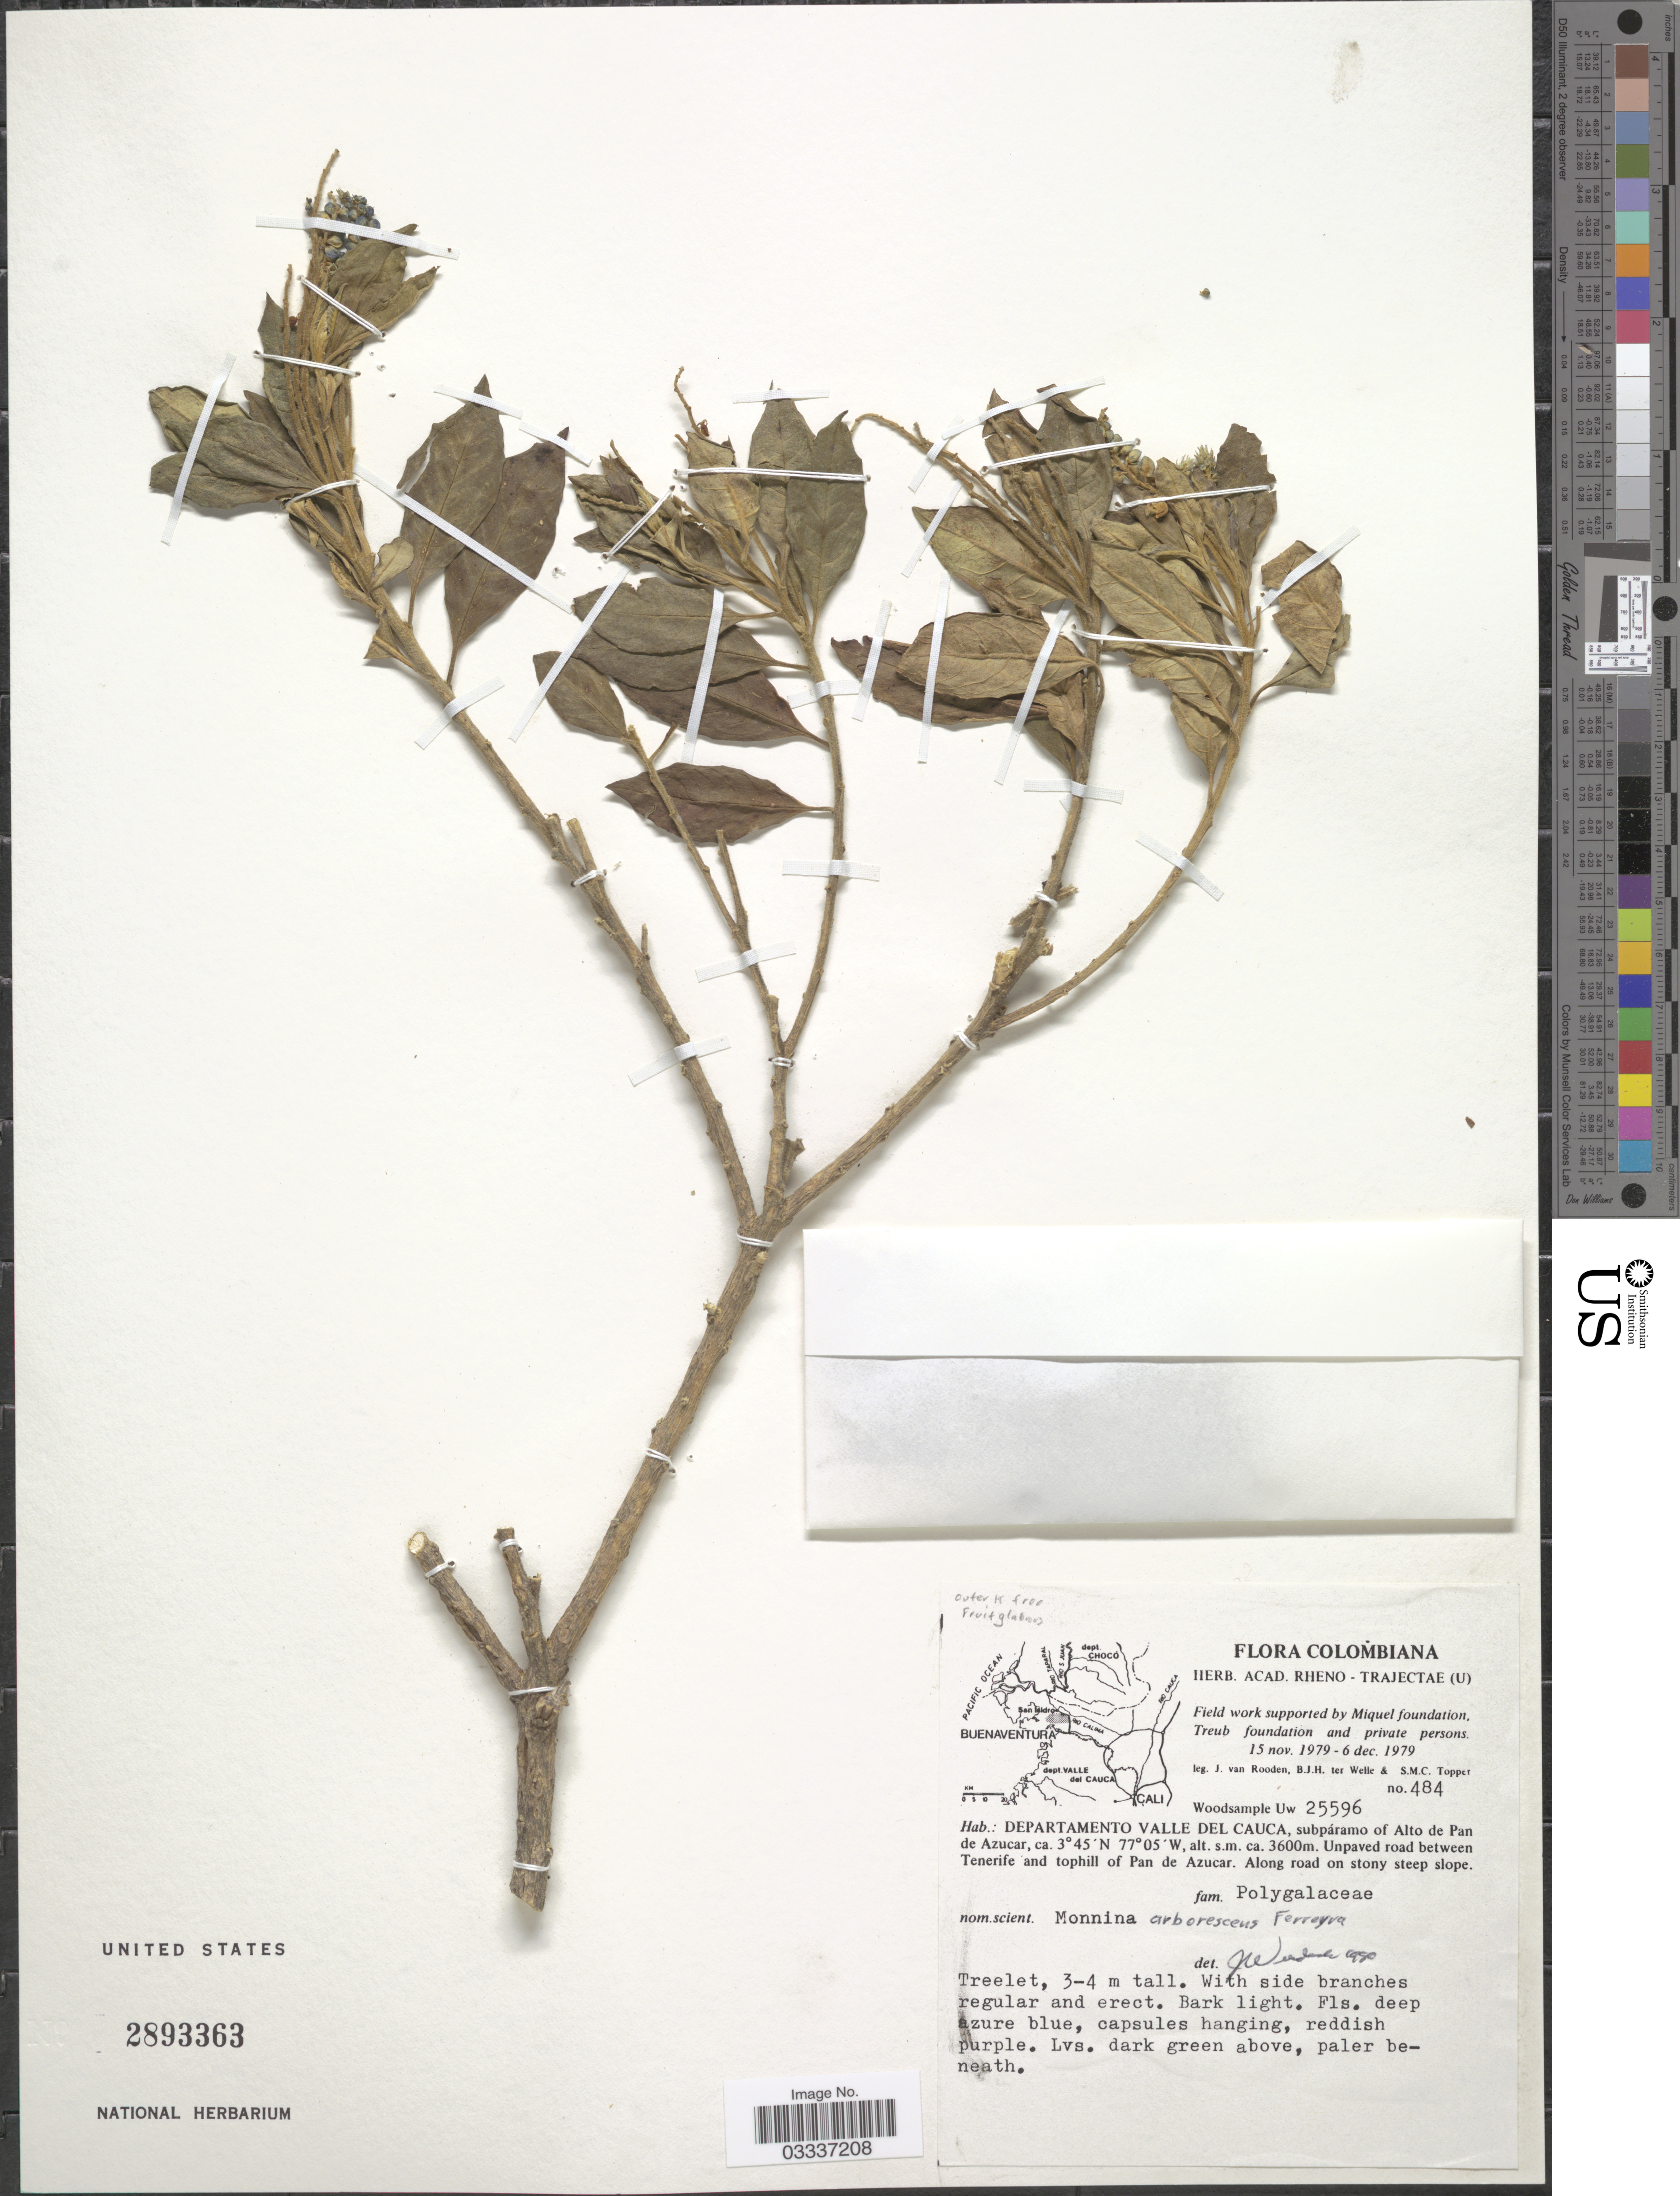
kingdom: Plantae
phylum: Tracheophyta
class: Magnoliopsida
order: Fabales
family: Polygalaceae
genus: Monnina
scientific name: Monnina arborescens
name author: Ferreyra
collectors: J. Van Rooden, B. Welle & S. Topper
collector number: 484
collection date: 1979-11-15/1979-12-06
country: Colombia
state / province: Valle del Cauca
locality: Departamento Valle del Cauca, subpáramo of Alto de Pan de Azucar. Unpaved road between Tenerife and tophill of Pan de Azucar. Along road on stony steep slope.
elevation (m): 3600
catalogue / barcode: US 2893363